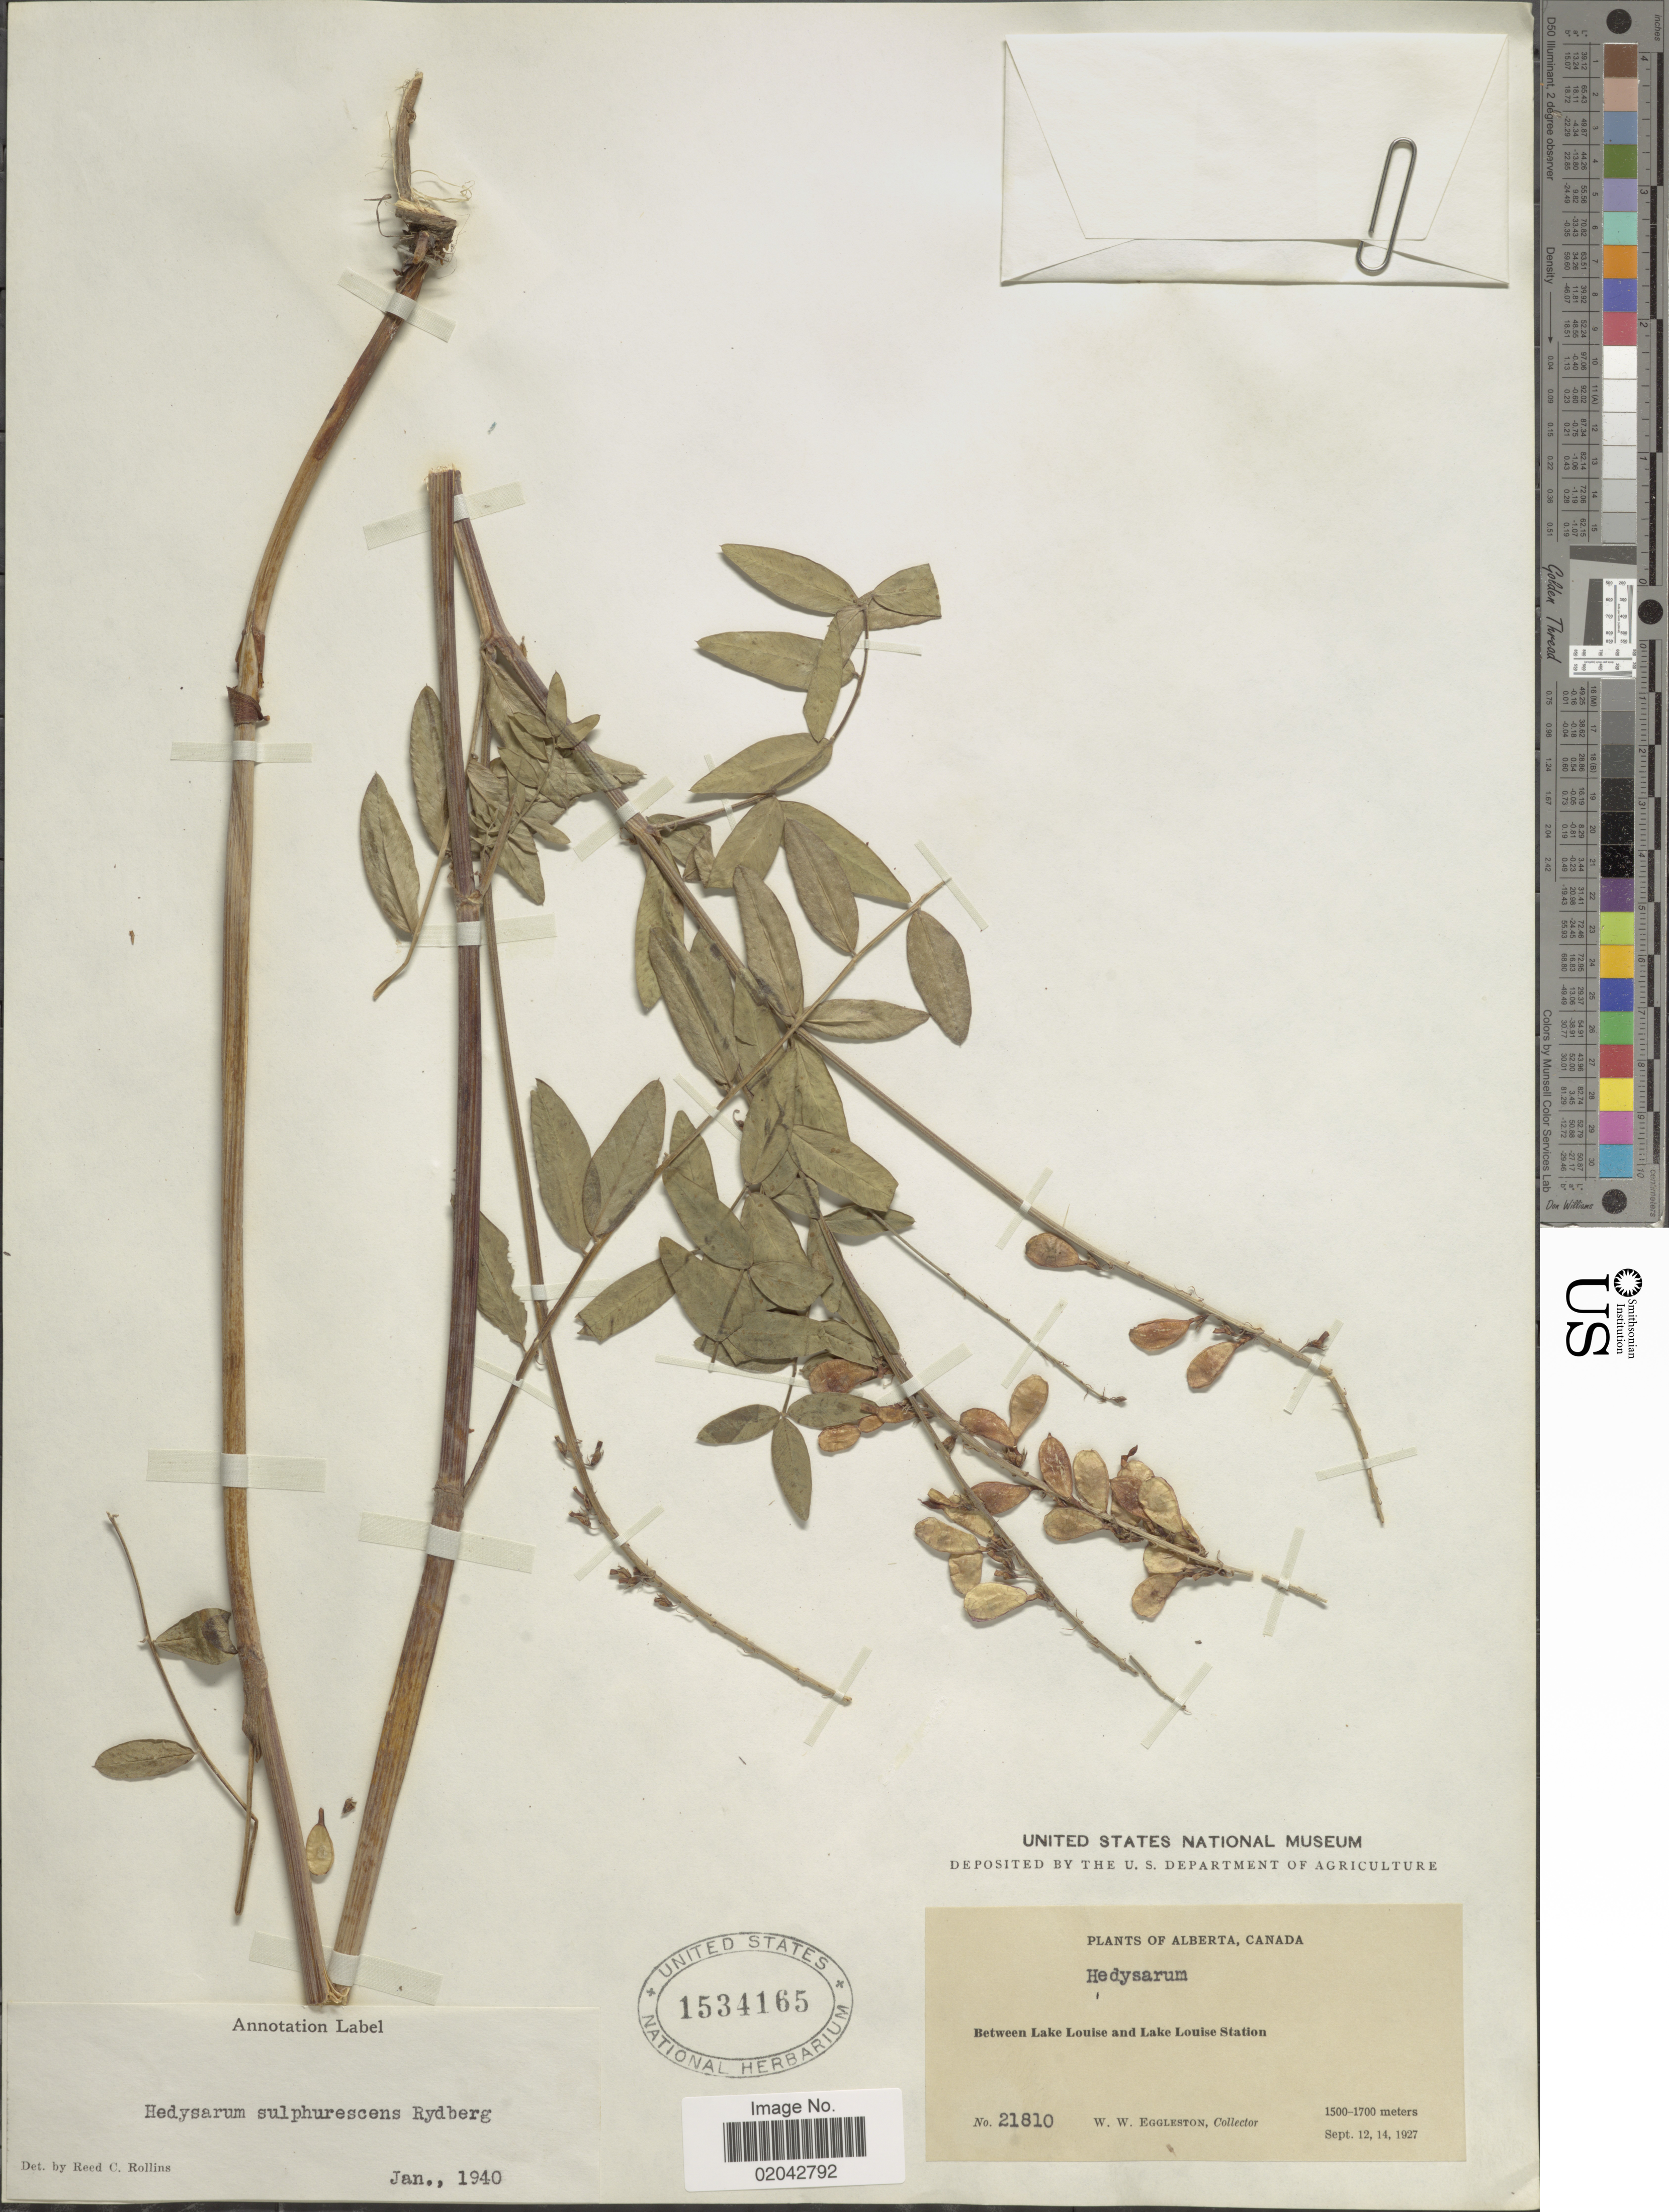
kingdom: Plantae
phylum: Tracheophyta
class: Magnoliopsida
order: Fabales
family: Fabaceae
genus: Hedysarum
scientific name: Hedysarum sulphurescens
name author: Rydb.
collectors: W. W. Eggleston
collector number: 21810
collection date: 1927-09-12/1927-09-14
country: Canada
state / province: Alberta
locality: Between lake Louise and Lake Louise Station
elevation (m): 1500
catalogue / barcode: US 1534165